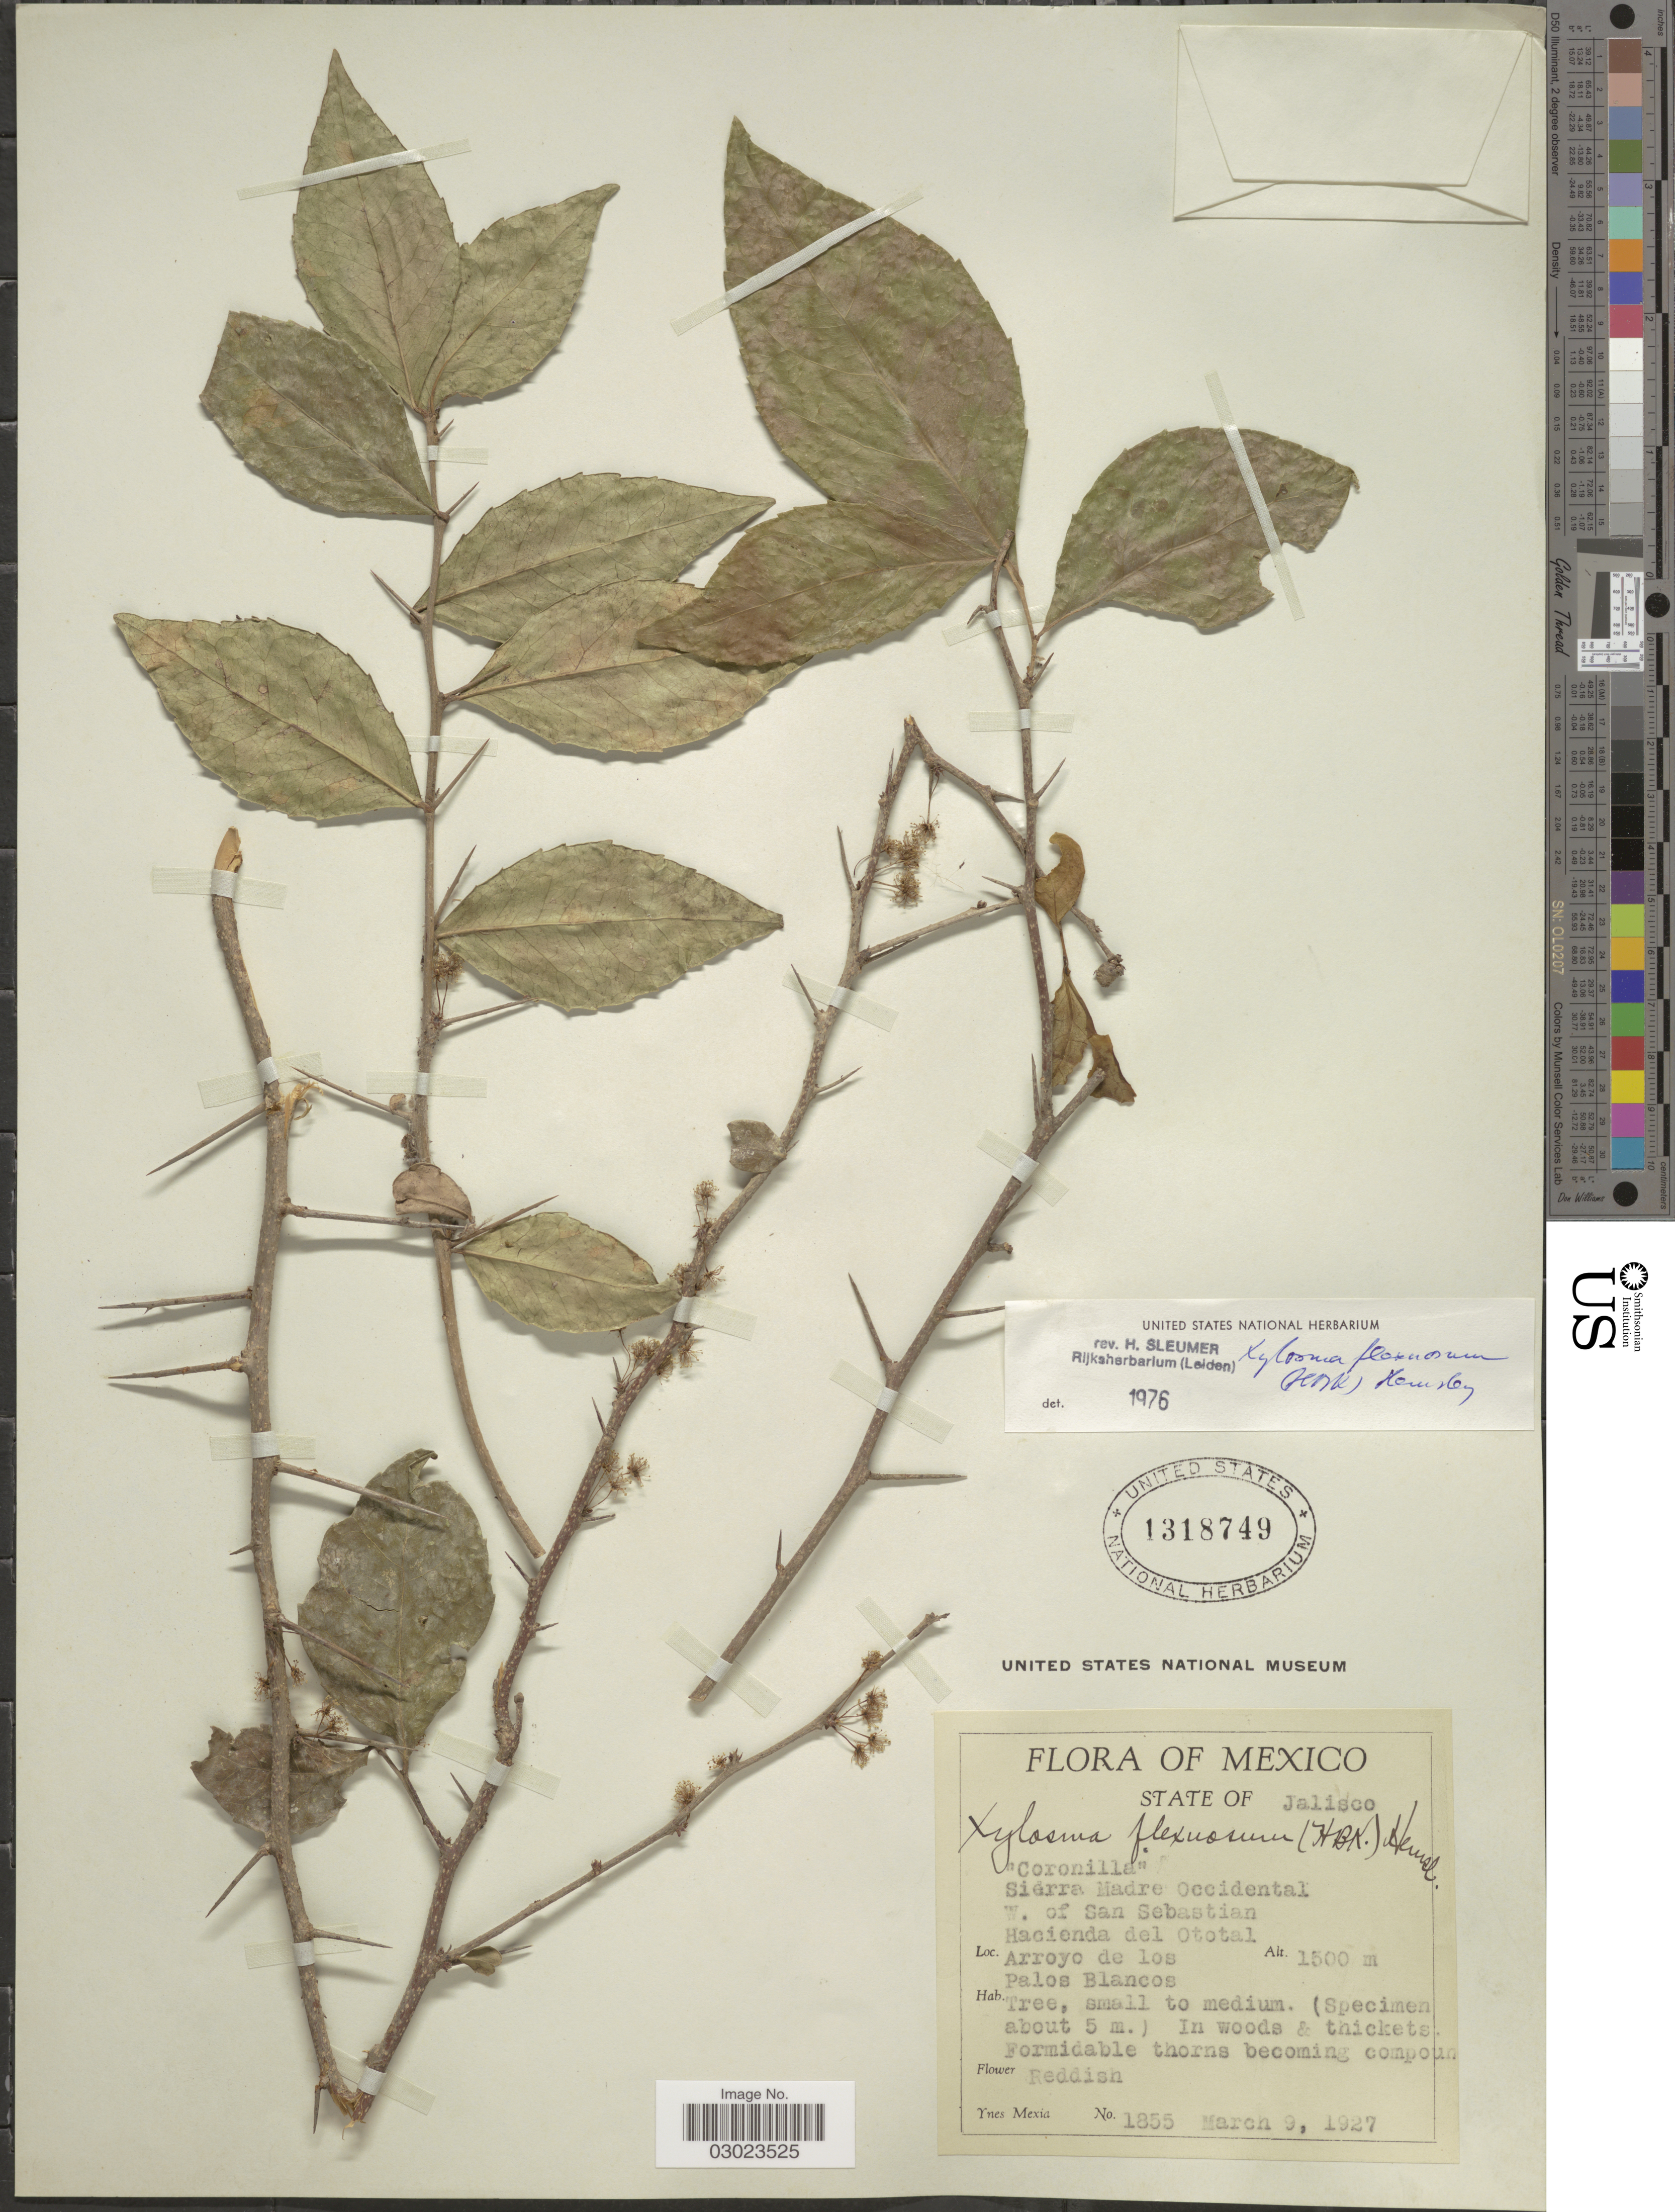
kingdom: Plantae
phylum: Tracheophyta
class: Magnoliopsida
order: Malpighiales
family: Salicaceae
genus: Xylosma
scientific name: Xylosma flexuosa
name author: (Kunth) Hemsl.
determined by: Sleumer, H. O.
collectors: Y. Mexia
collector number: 1855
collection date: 1927-03-09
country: Mexico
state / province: Jalisco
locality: Sierra Madre Occidental, W. of San Sebastian, Hacienda del Ototbal, Arroyo de los Palos Blancos.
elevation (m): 1500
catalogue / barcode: US 1318749